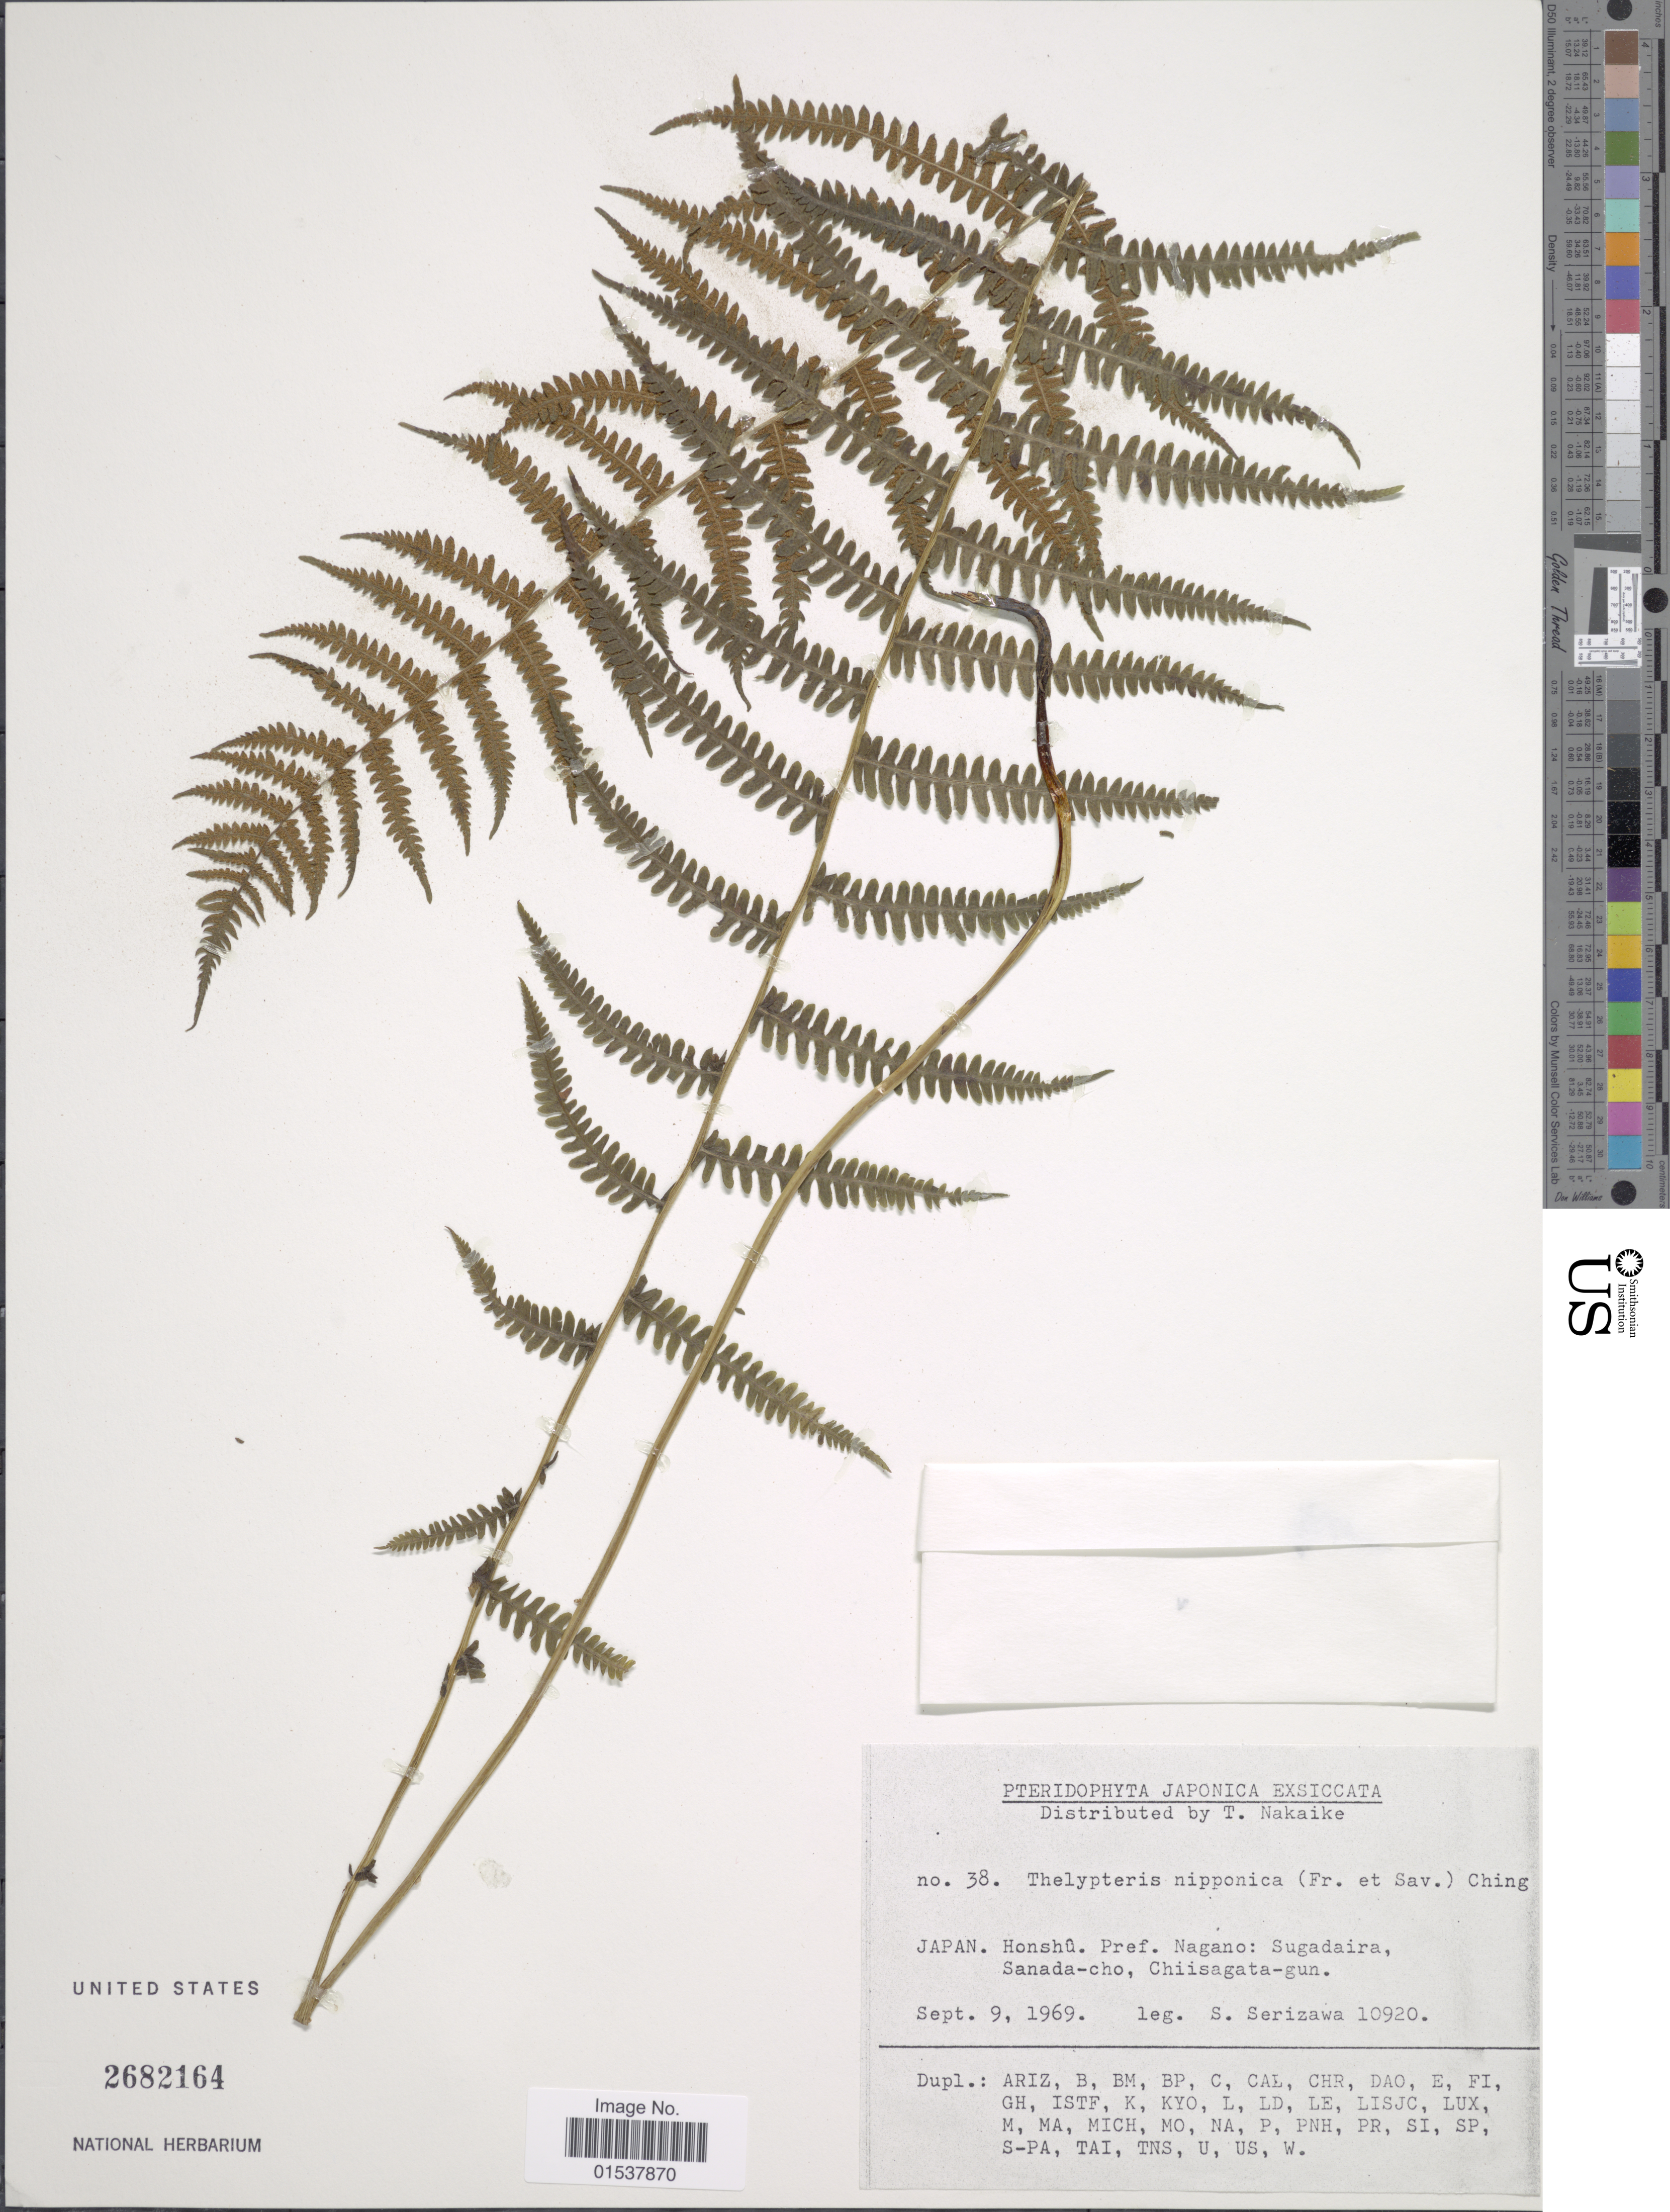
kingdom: Plantae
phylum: Tracheophyta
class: Polypodiopsida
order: Polypodiales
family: Thelypteridaceae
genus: Parathelypteris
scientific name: Parathelypteris nipponica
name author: (Franch. & Sav.) Ching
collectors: S. Serizawa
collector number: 10920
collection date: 1969-09-09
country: Japan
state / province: Nagano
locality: Honshu. Pref. Nagano: Sugadaira, Sanada-cho, Chiisagata-gun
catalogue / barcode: US 2682164